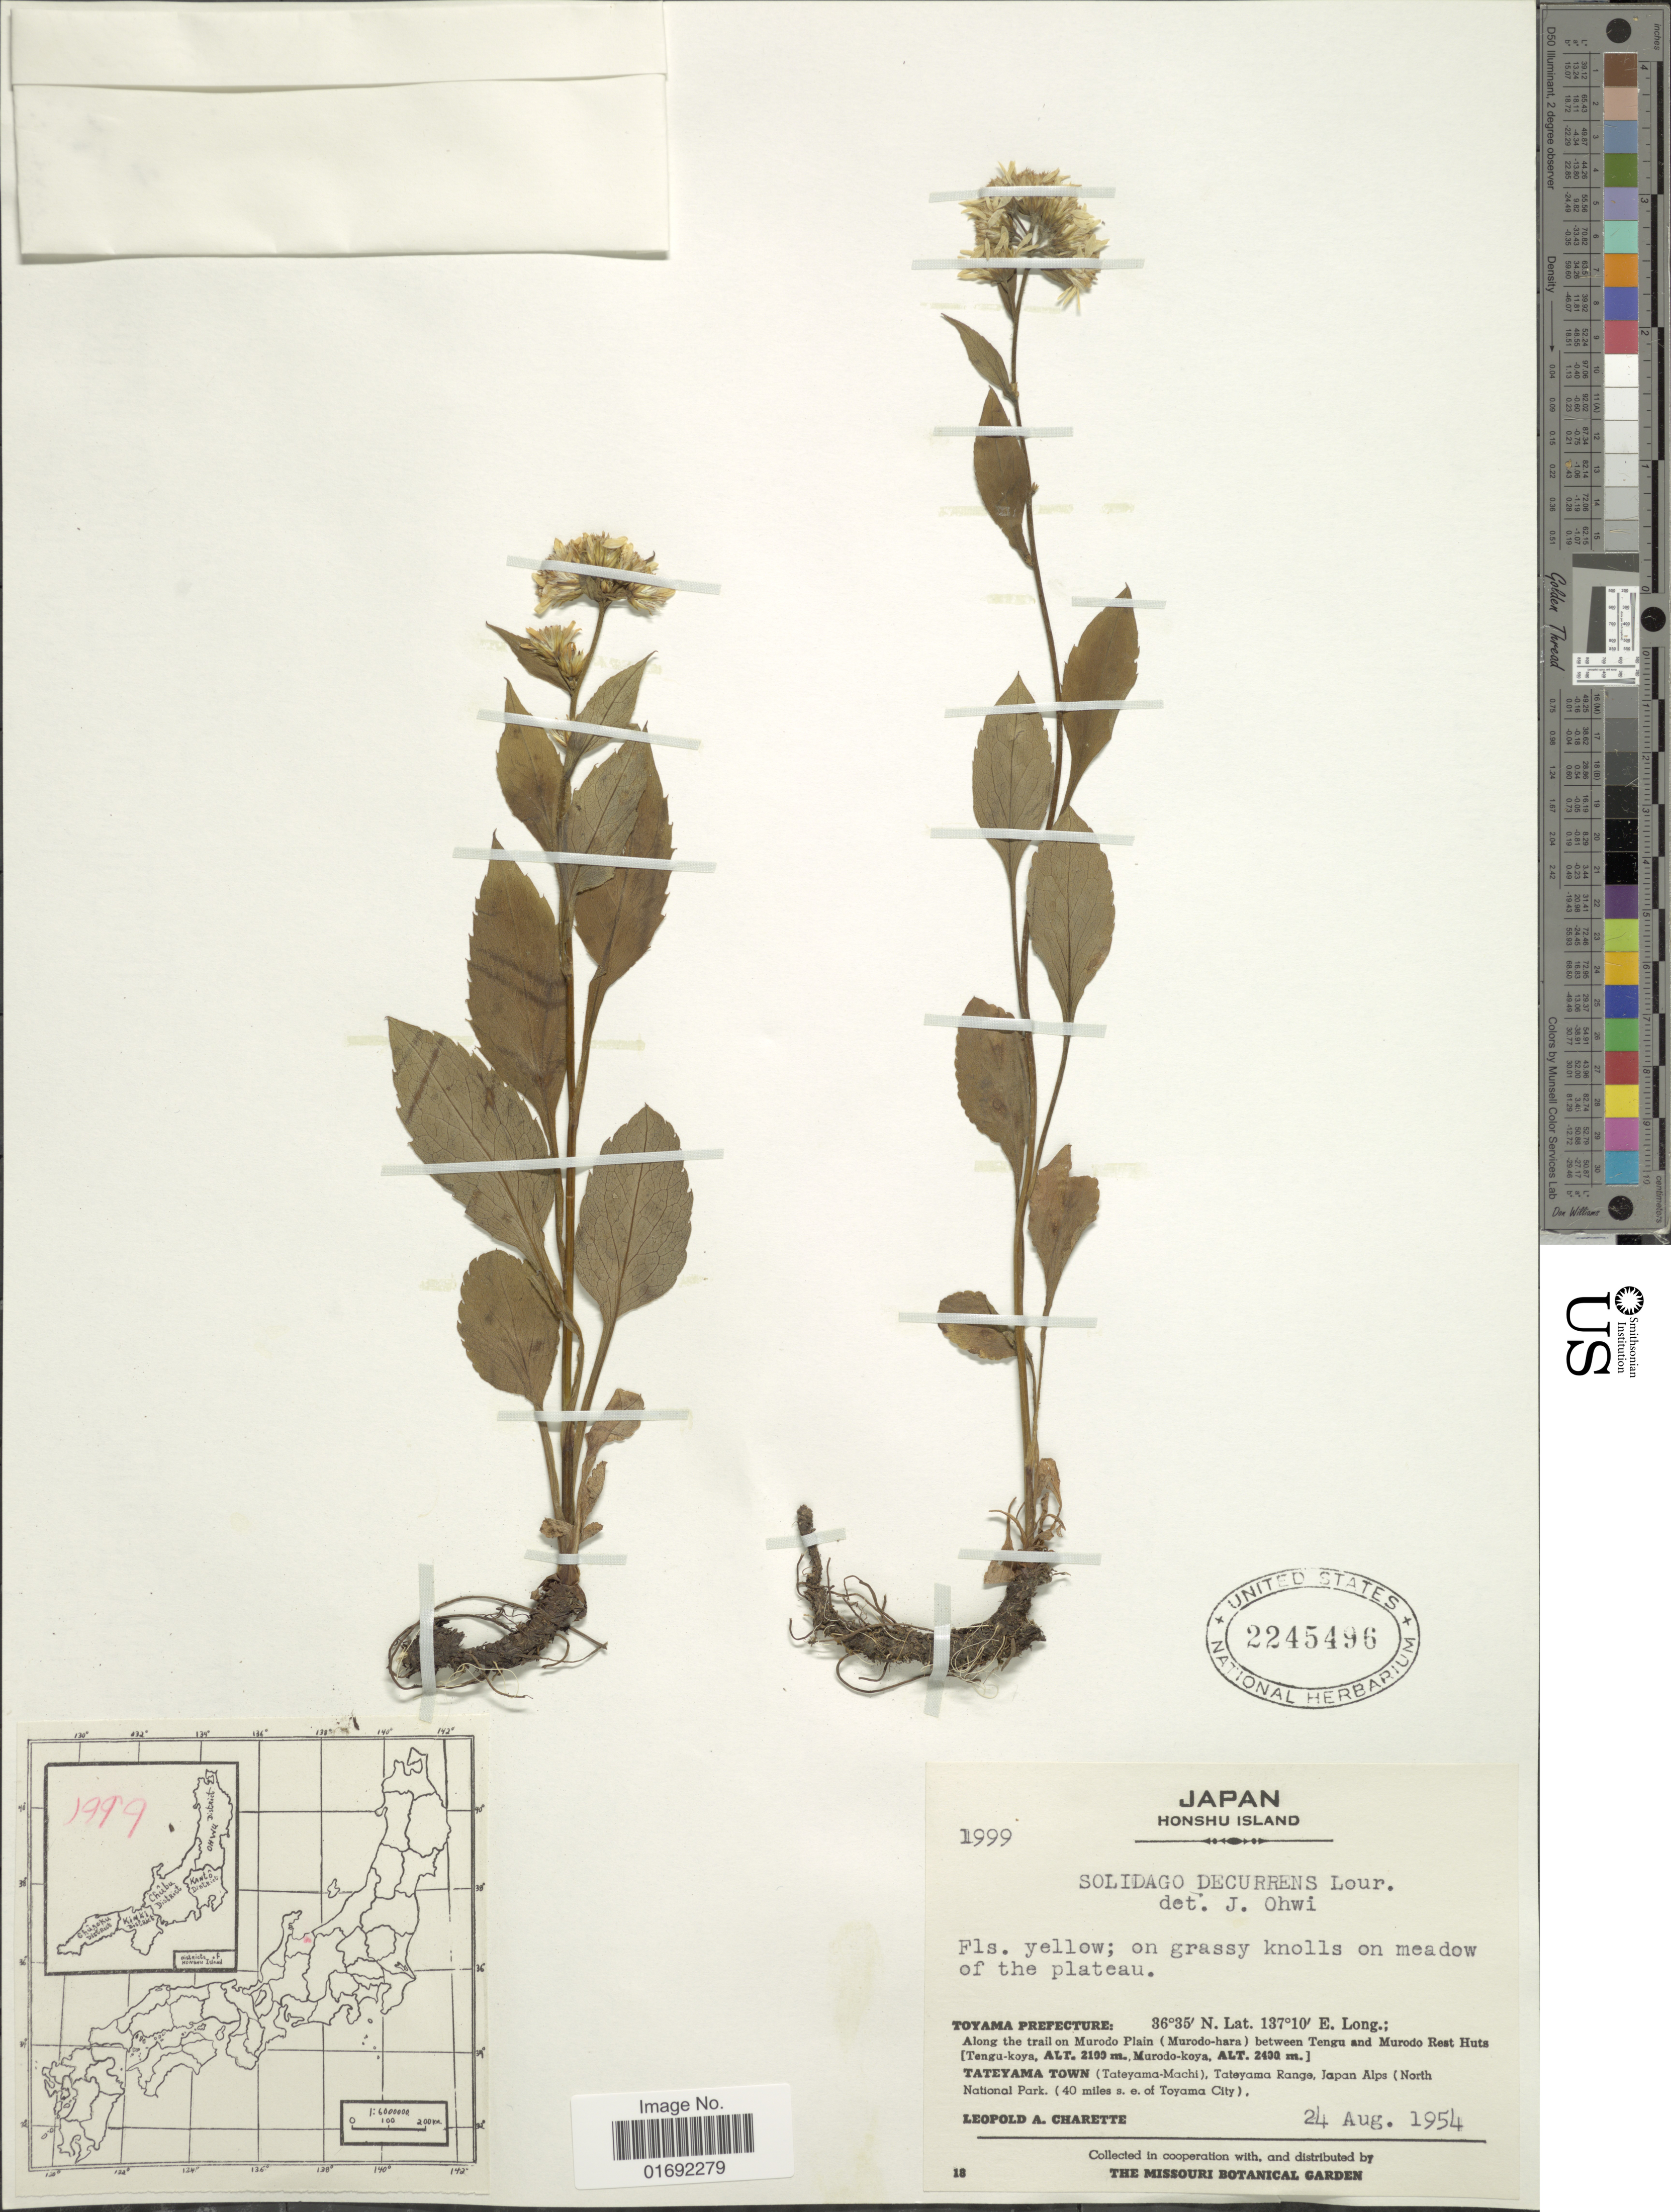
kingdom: Plantae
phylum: Tracheophyta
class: Magnoliopsida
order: Asterales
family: Asteraceae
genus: Solidago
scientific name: Solidago virgaurea var. asiatica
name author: Nakai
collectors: L. A. Charette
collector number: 1999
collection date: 1954-08-24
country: Japan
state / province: Toyama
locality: Honshu Island, along the trail on Murodo Plain (Murodo-hara) between Tengu and Murodo Rest Huts (Tengu-koya, Murodo-koya), Tateyama Town (Tateyama-Machi), Tateyama Range, Japan Alps (North National Park (40 miles s. e. of Toyama City)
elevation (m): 2100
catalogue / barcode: US 2245496